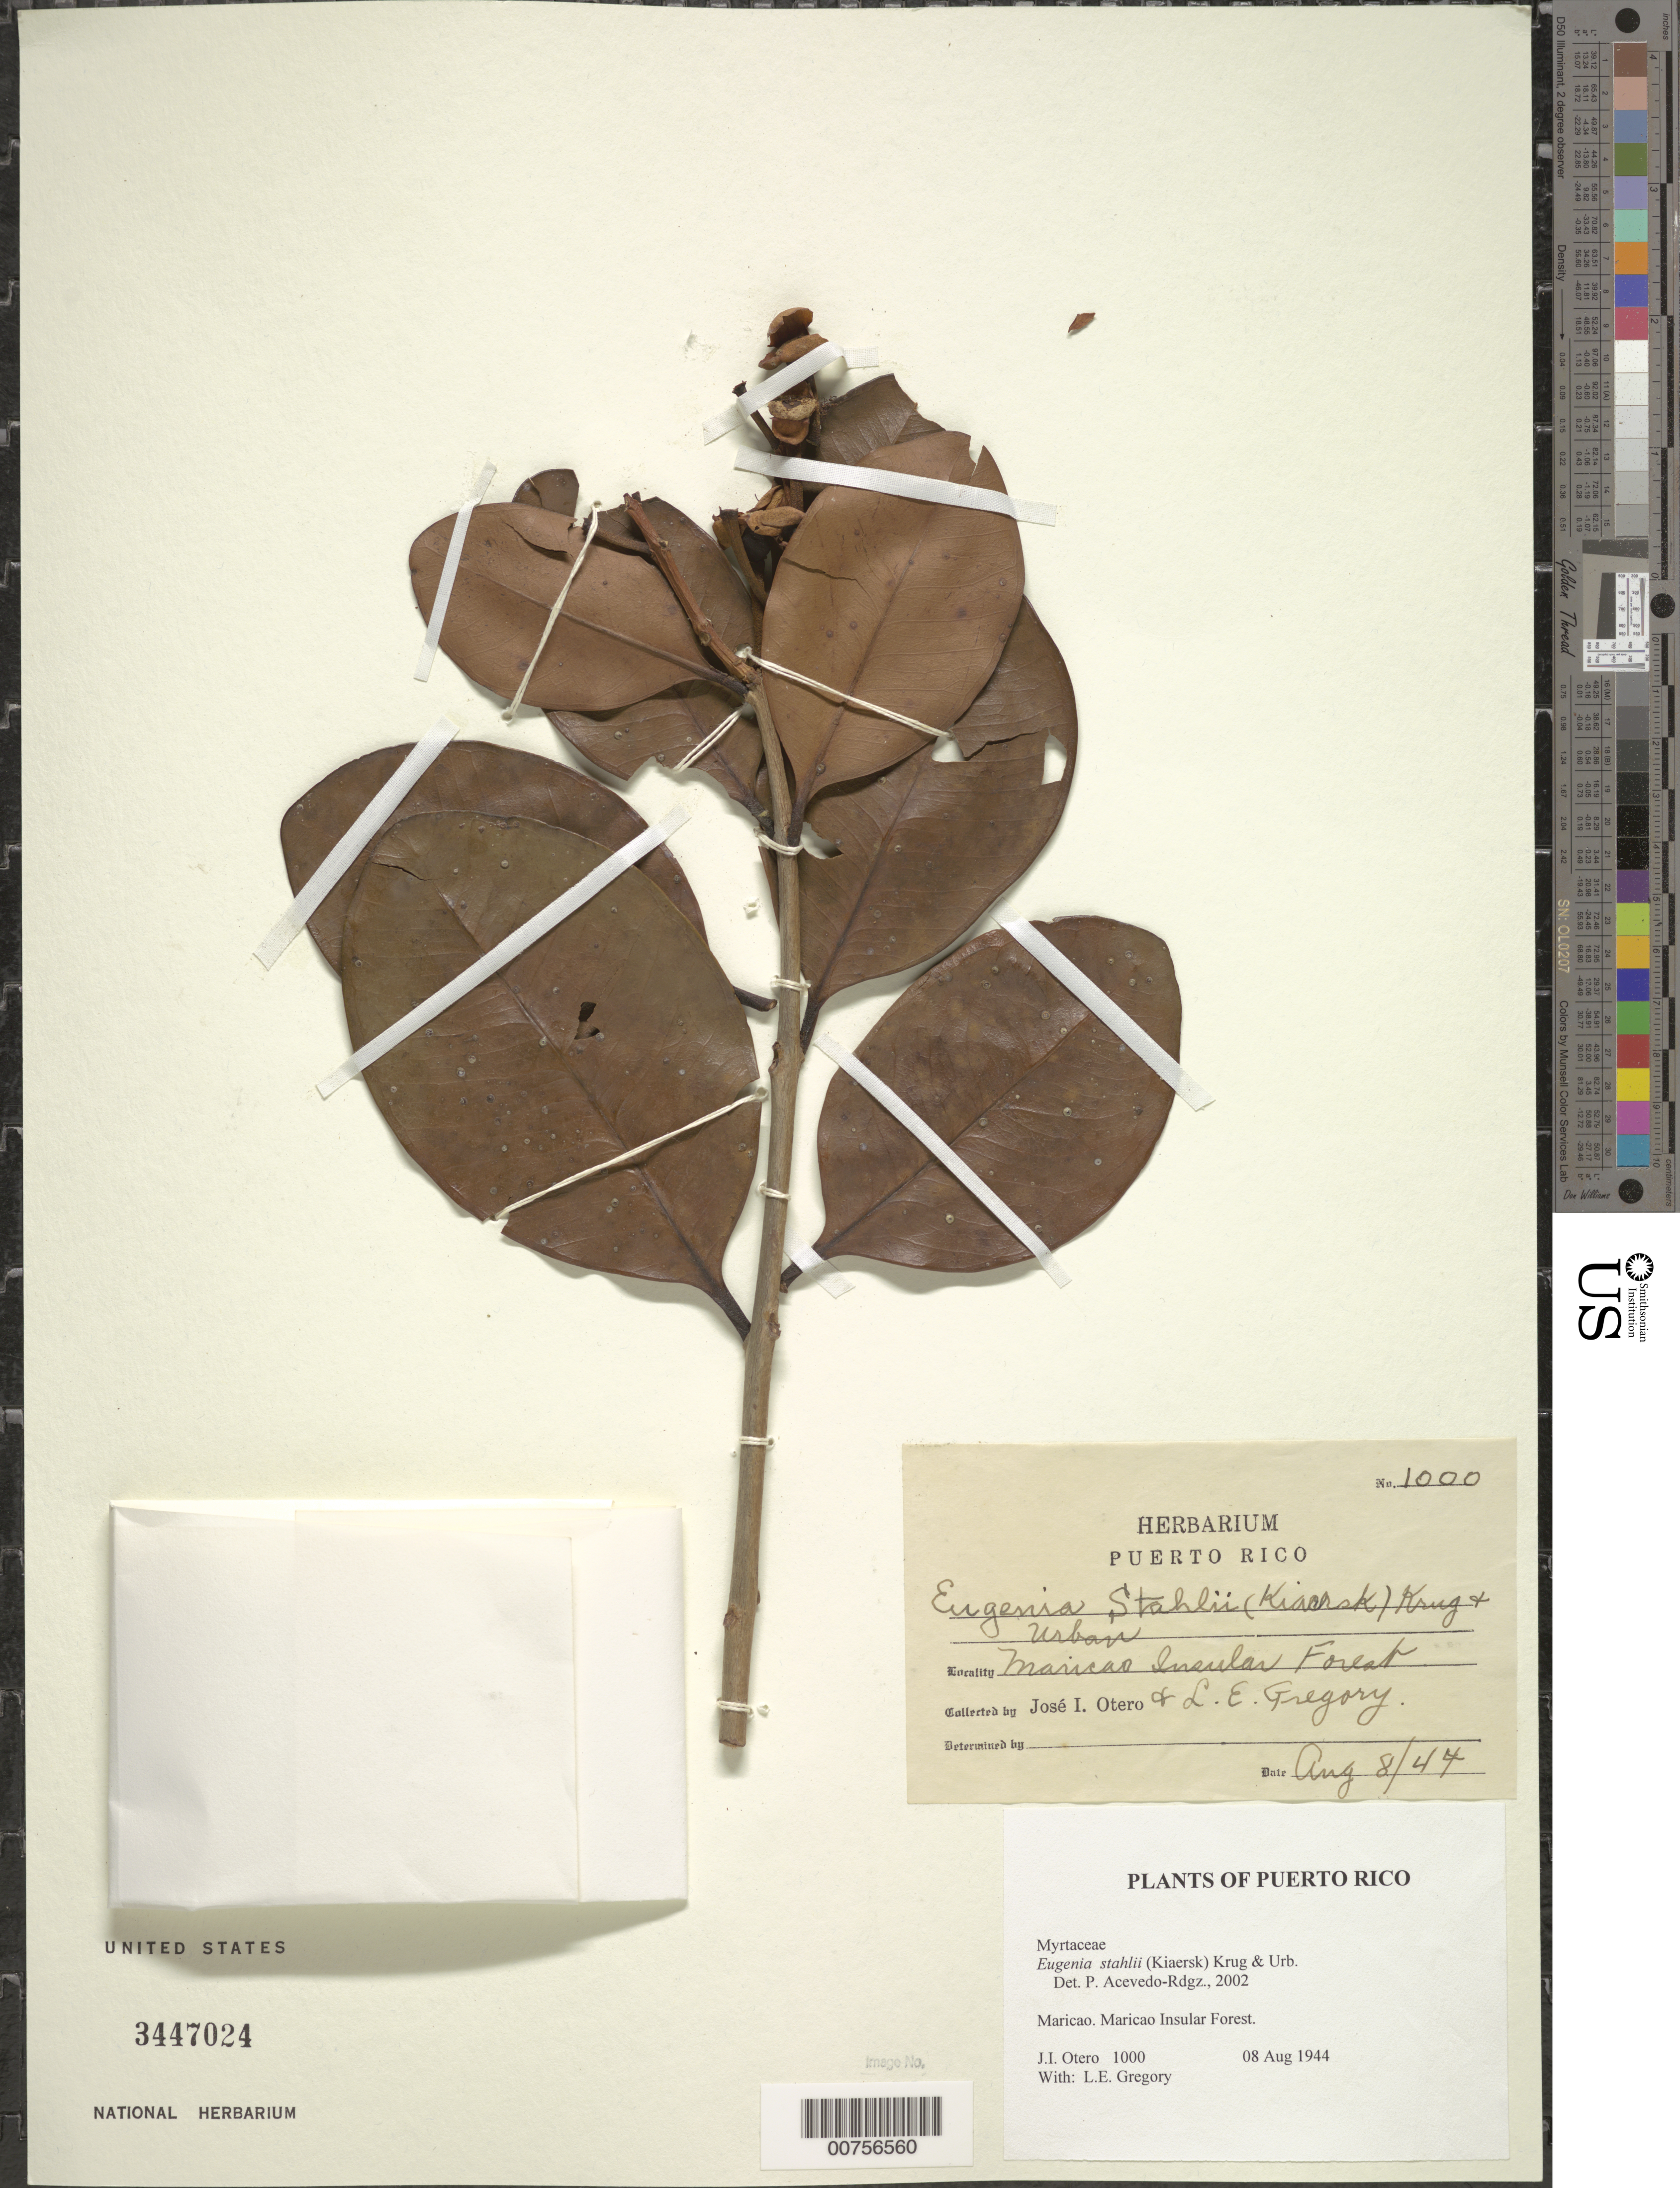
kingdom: Plantae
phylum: Tracheophyta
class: Magnoliopsida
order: Myrtales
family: Myrtaceae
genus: Eugenia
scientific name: Eugenia stahlii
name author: (Kiaersk.) Krug & Urb.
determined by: Acevedo-Rodríguez, P., (BOT), Smithsonian Institution - National Museum of Natural History (UNITED STATES)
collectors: J. Otero & L. E. Gregory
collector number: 1000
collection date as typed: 08 Aug 1944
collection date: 1944-08-08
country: Puerto Rico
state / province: Maricao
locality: Maricao. Maricao Insular Forest.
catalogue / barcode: US 3447024